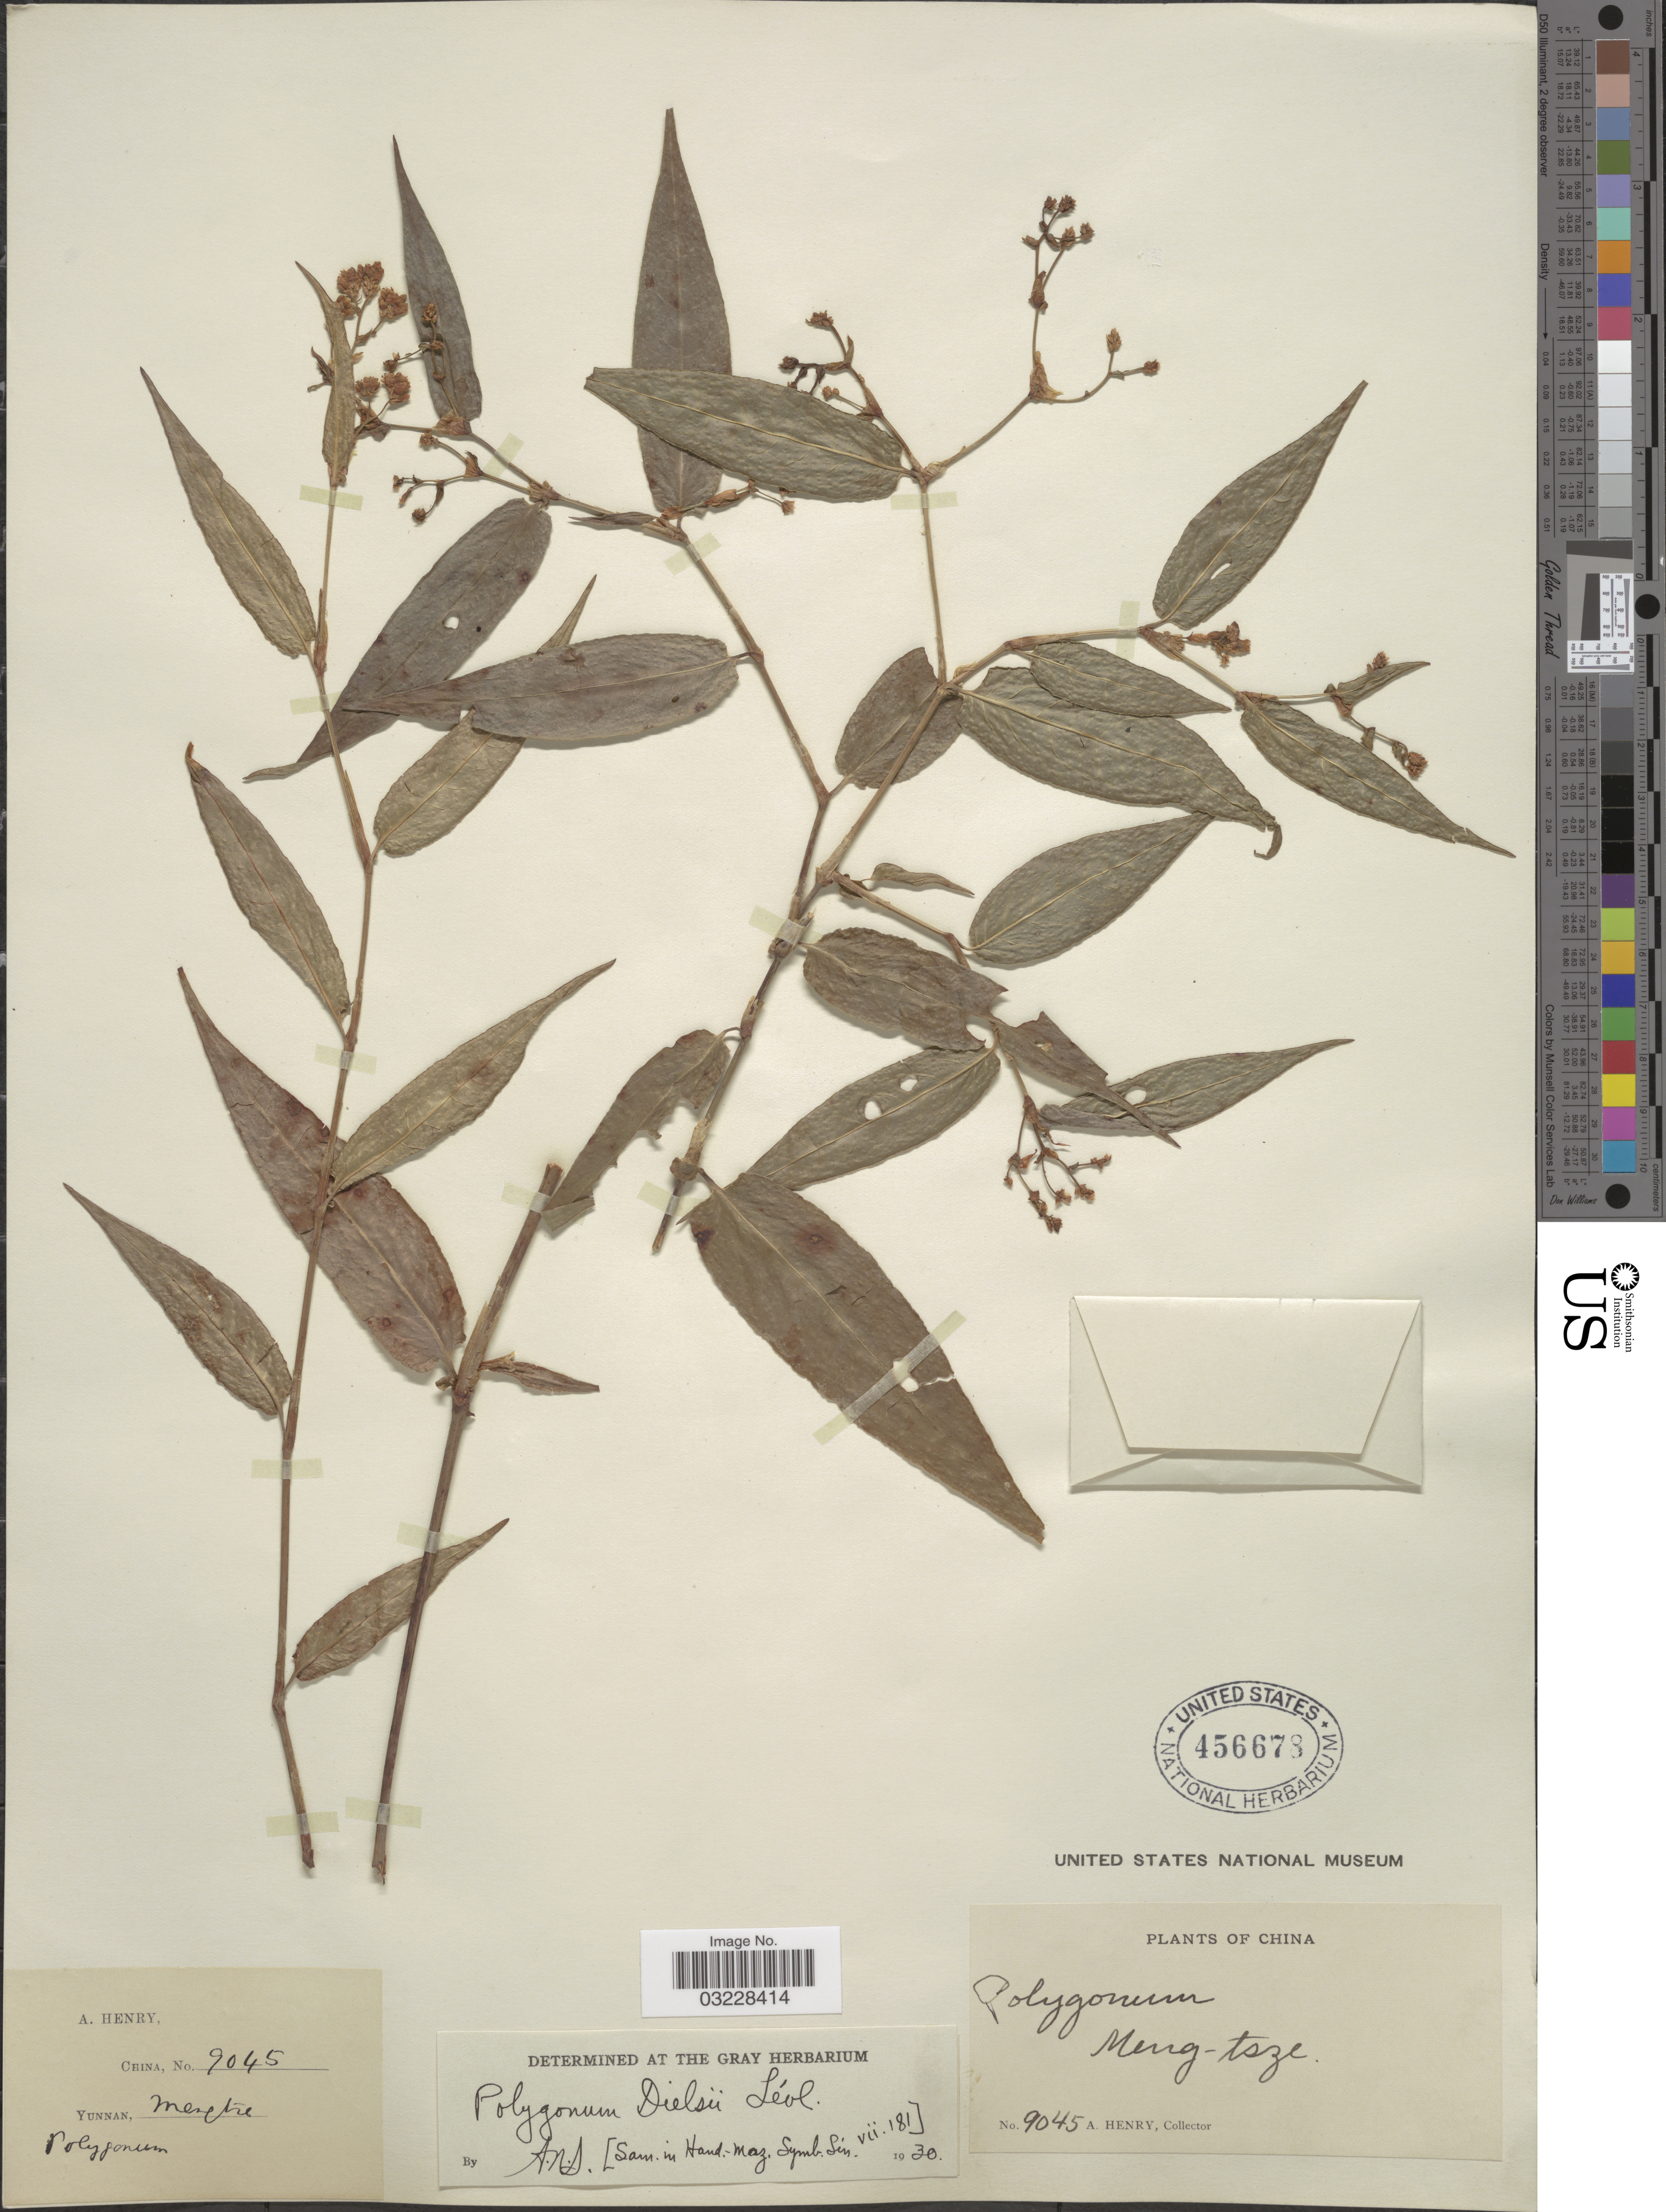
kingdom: Plantae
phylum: Tracheophyta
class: Magnoliopsida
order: Caryophyllales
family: Polygonaceae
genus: Polygonum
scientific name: Polygonum dielsii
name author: H. Lév.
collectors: A. Henry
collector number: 9045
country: China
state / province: Yunnan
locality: Meng-tsze.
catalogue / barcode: US 456678